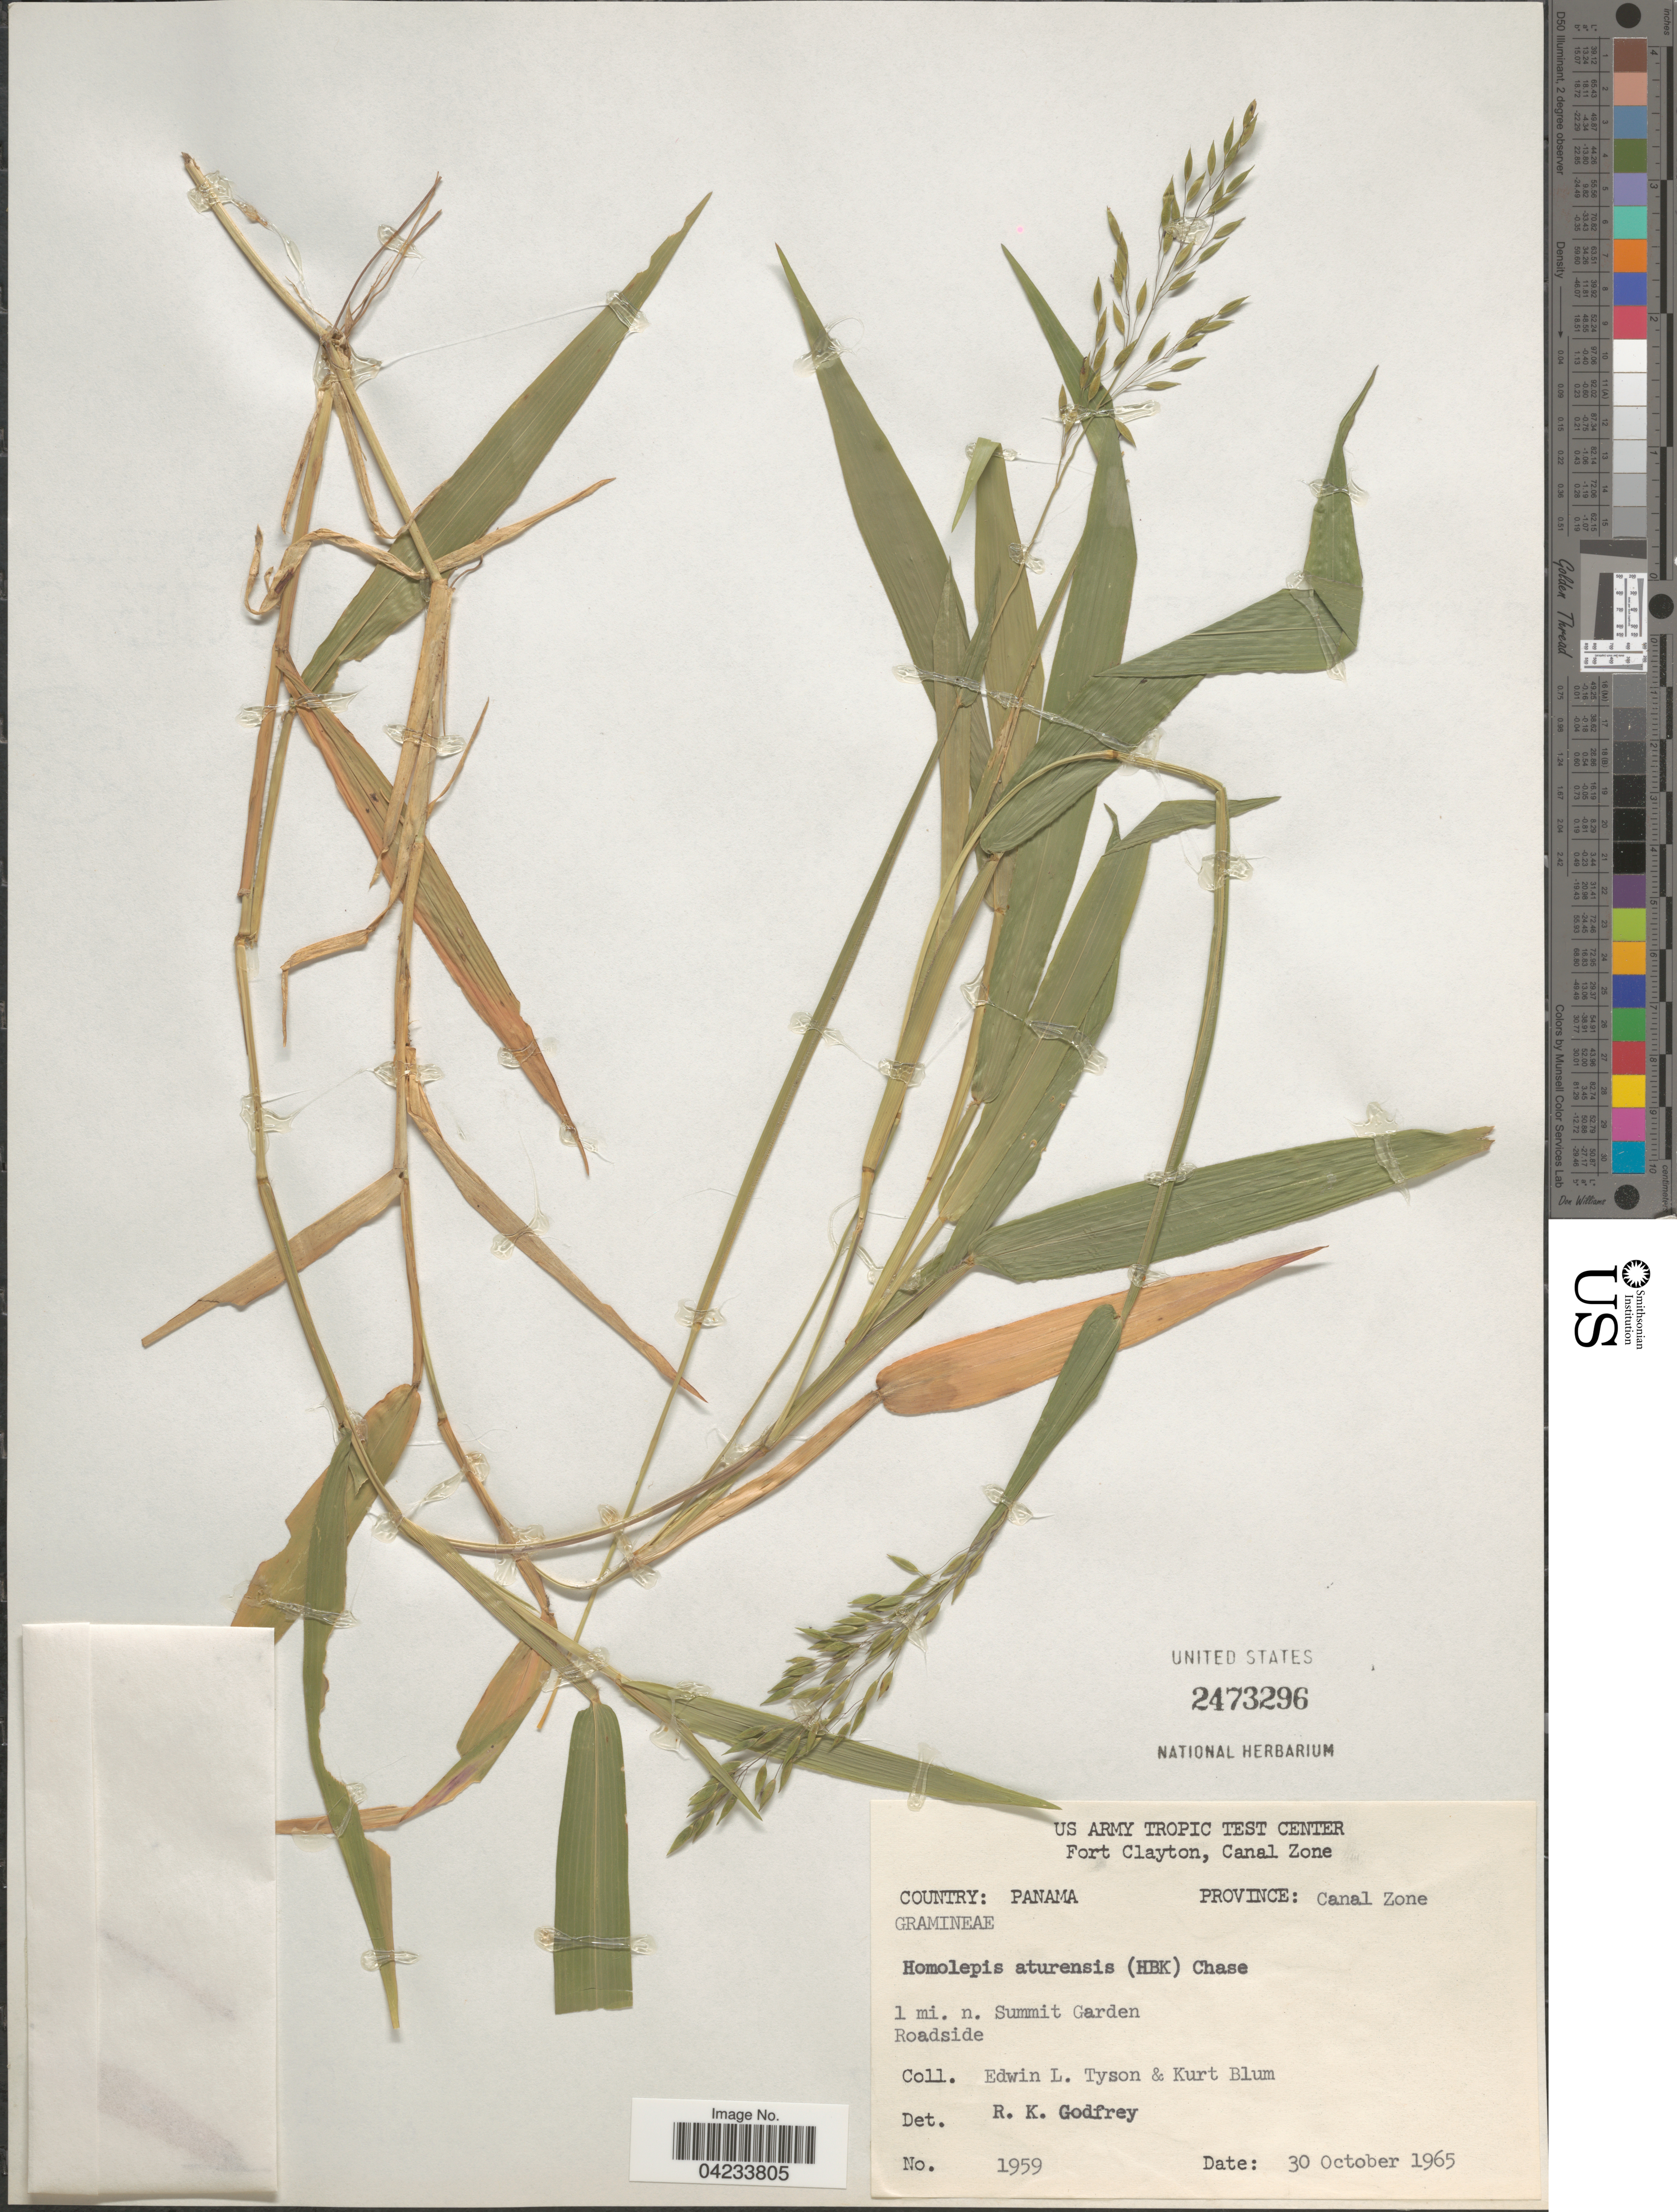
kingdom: Plantae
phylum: Tracheophyta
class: Liliopsida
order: Poales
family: Poaceae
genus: Homolepis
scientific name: Homolepis aturensis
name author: (Kunth) Chase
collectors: E. L. Tyson & K. E. Blum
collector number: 1959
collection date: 1965-10-30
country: Panama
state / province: Colón / Panamá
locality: Fort Clayton, Canal Zone. Province: Canal Zone. 1 mi. n. Summit Garden. Roadside.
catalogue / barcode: US 2473296